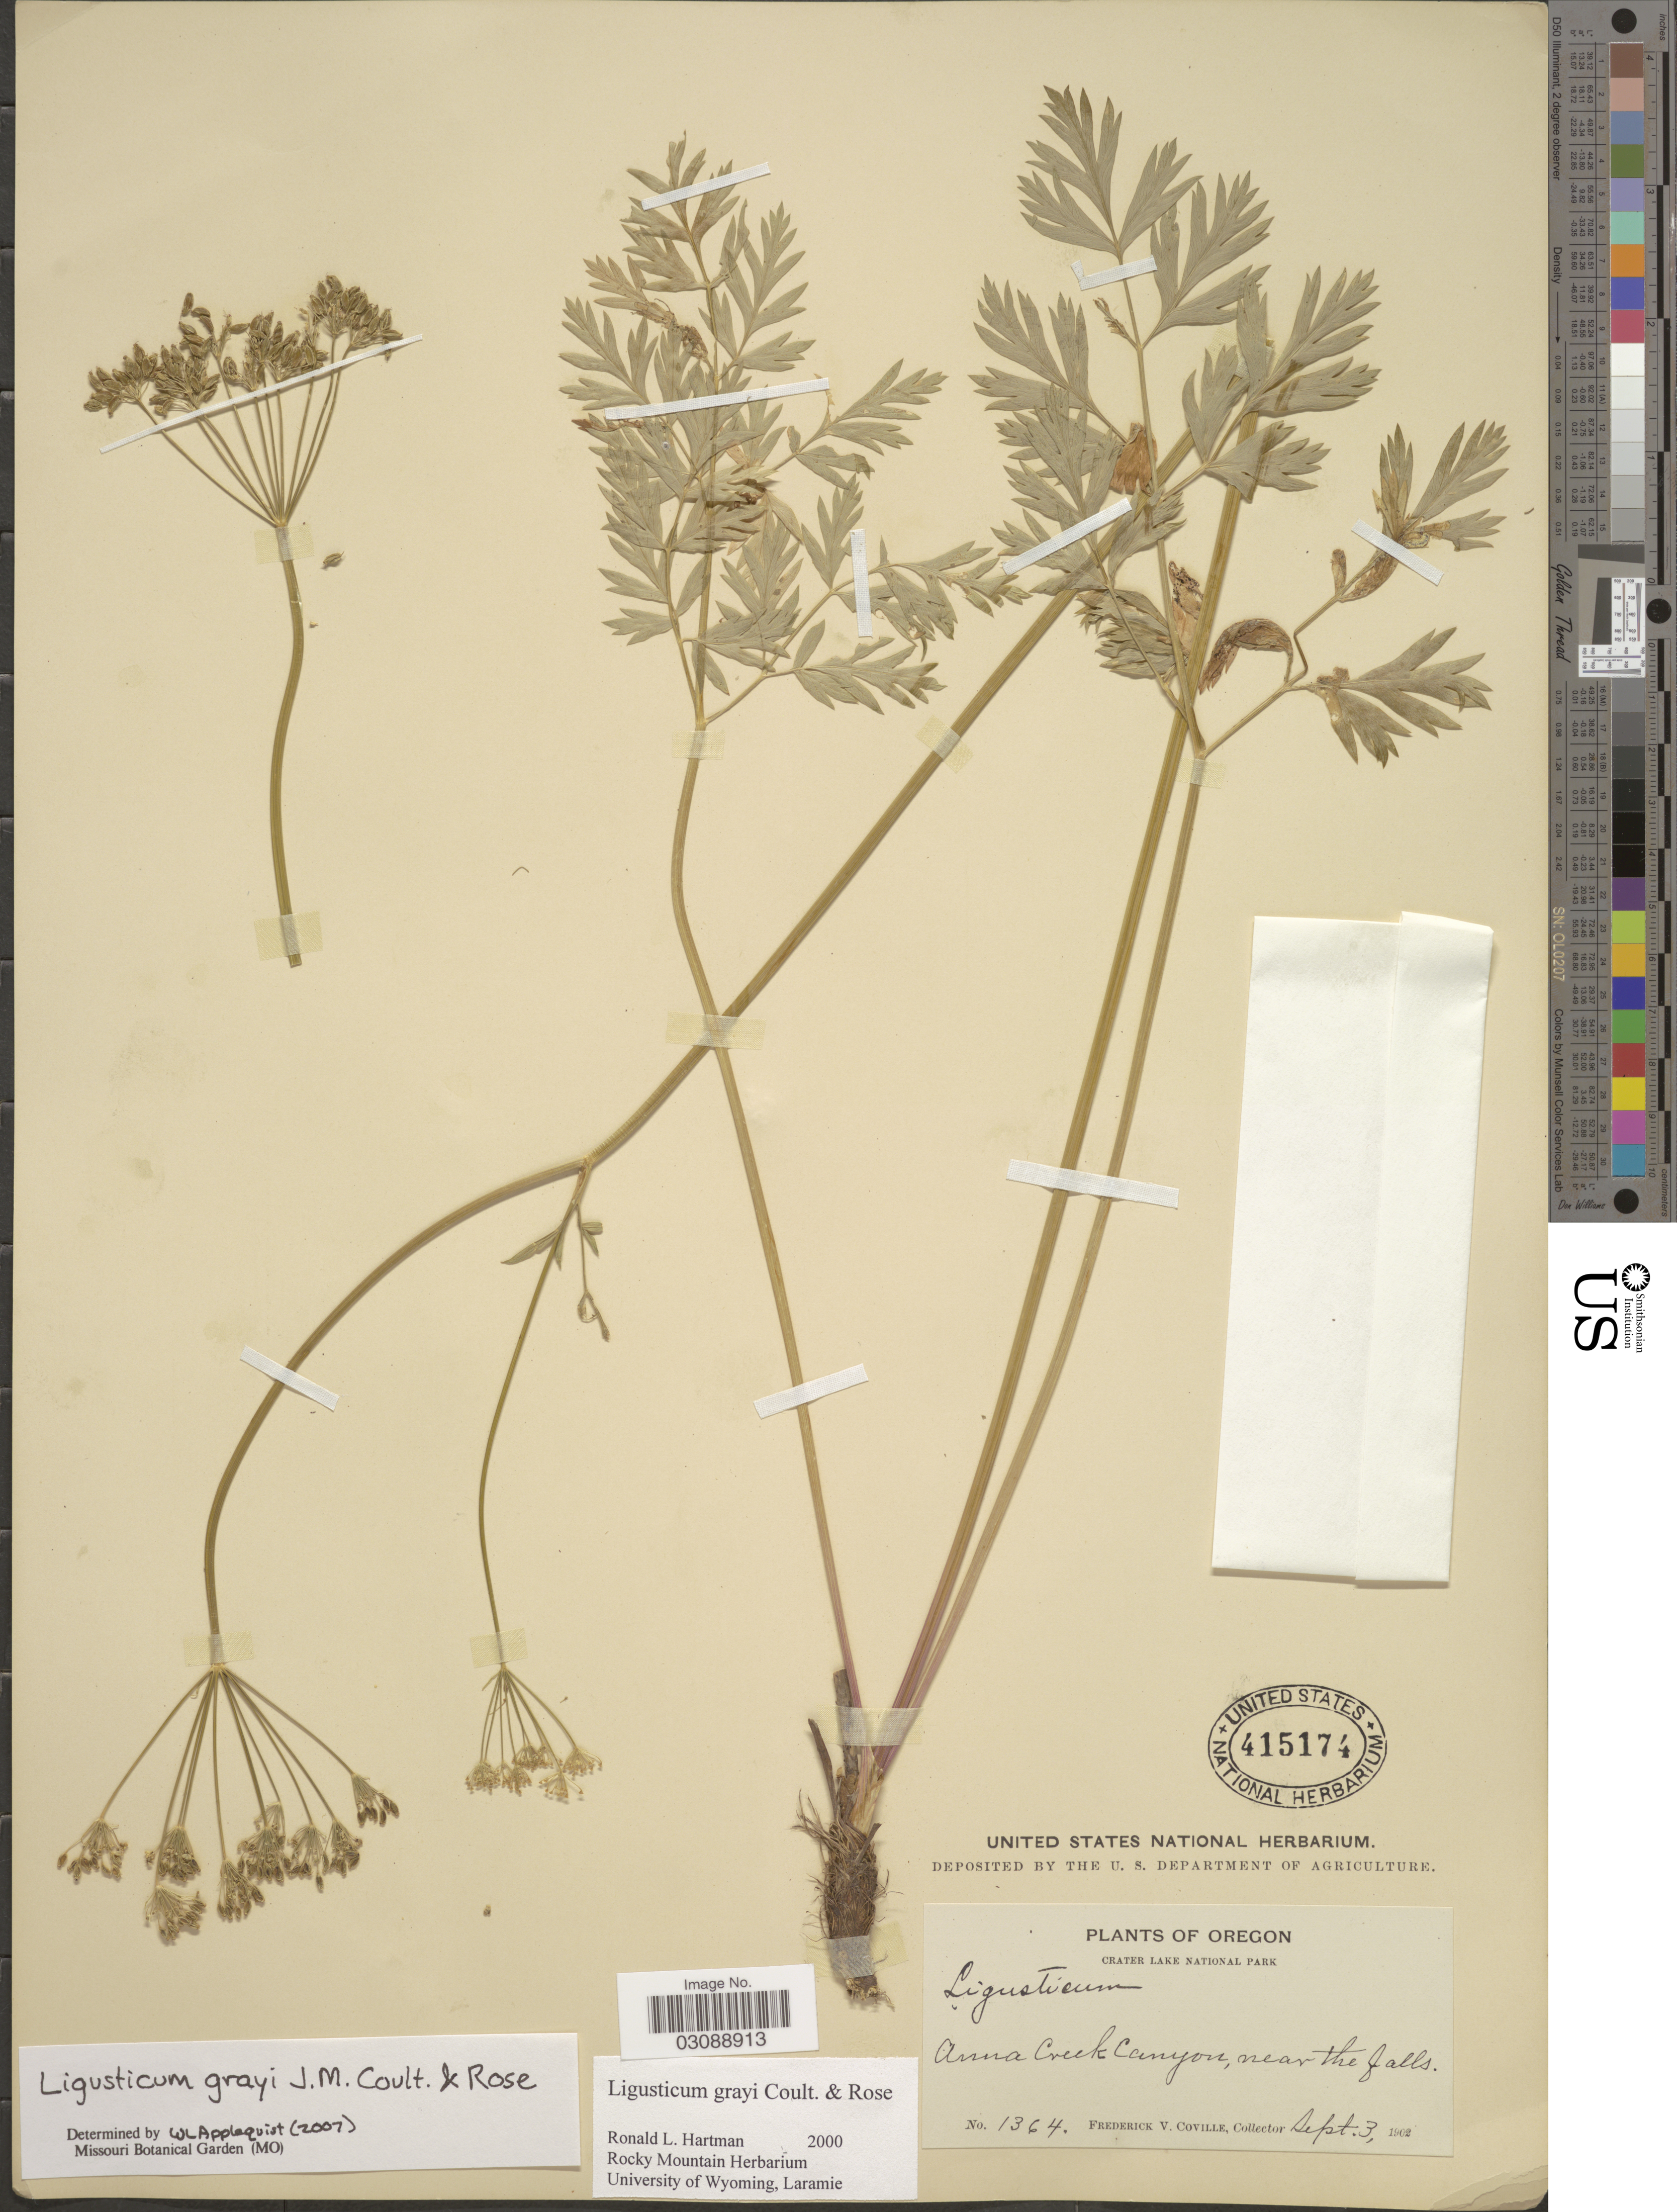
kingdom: Plantae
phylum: Tracheophyta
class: Magnoliopsida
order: Apiales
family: Apiaceae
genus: Ligusticum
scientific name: Ligusticum grayi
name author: J.M. Coult. & Rose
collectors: F. V. Coville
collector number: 1364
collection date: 1902-09-03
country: United States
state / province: Oregon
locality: Crater Lake National Park. Anna Creek Canyon, near the falls.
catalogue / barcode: US 415174